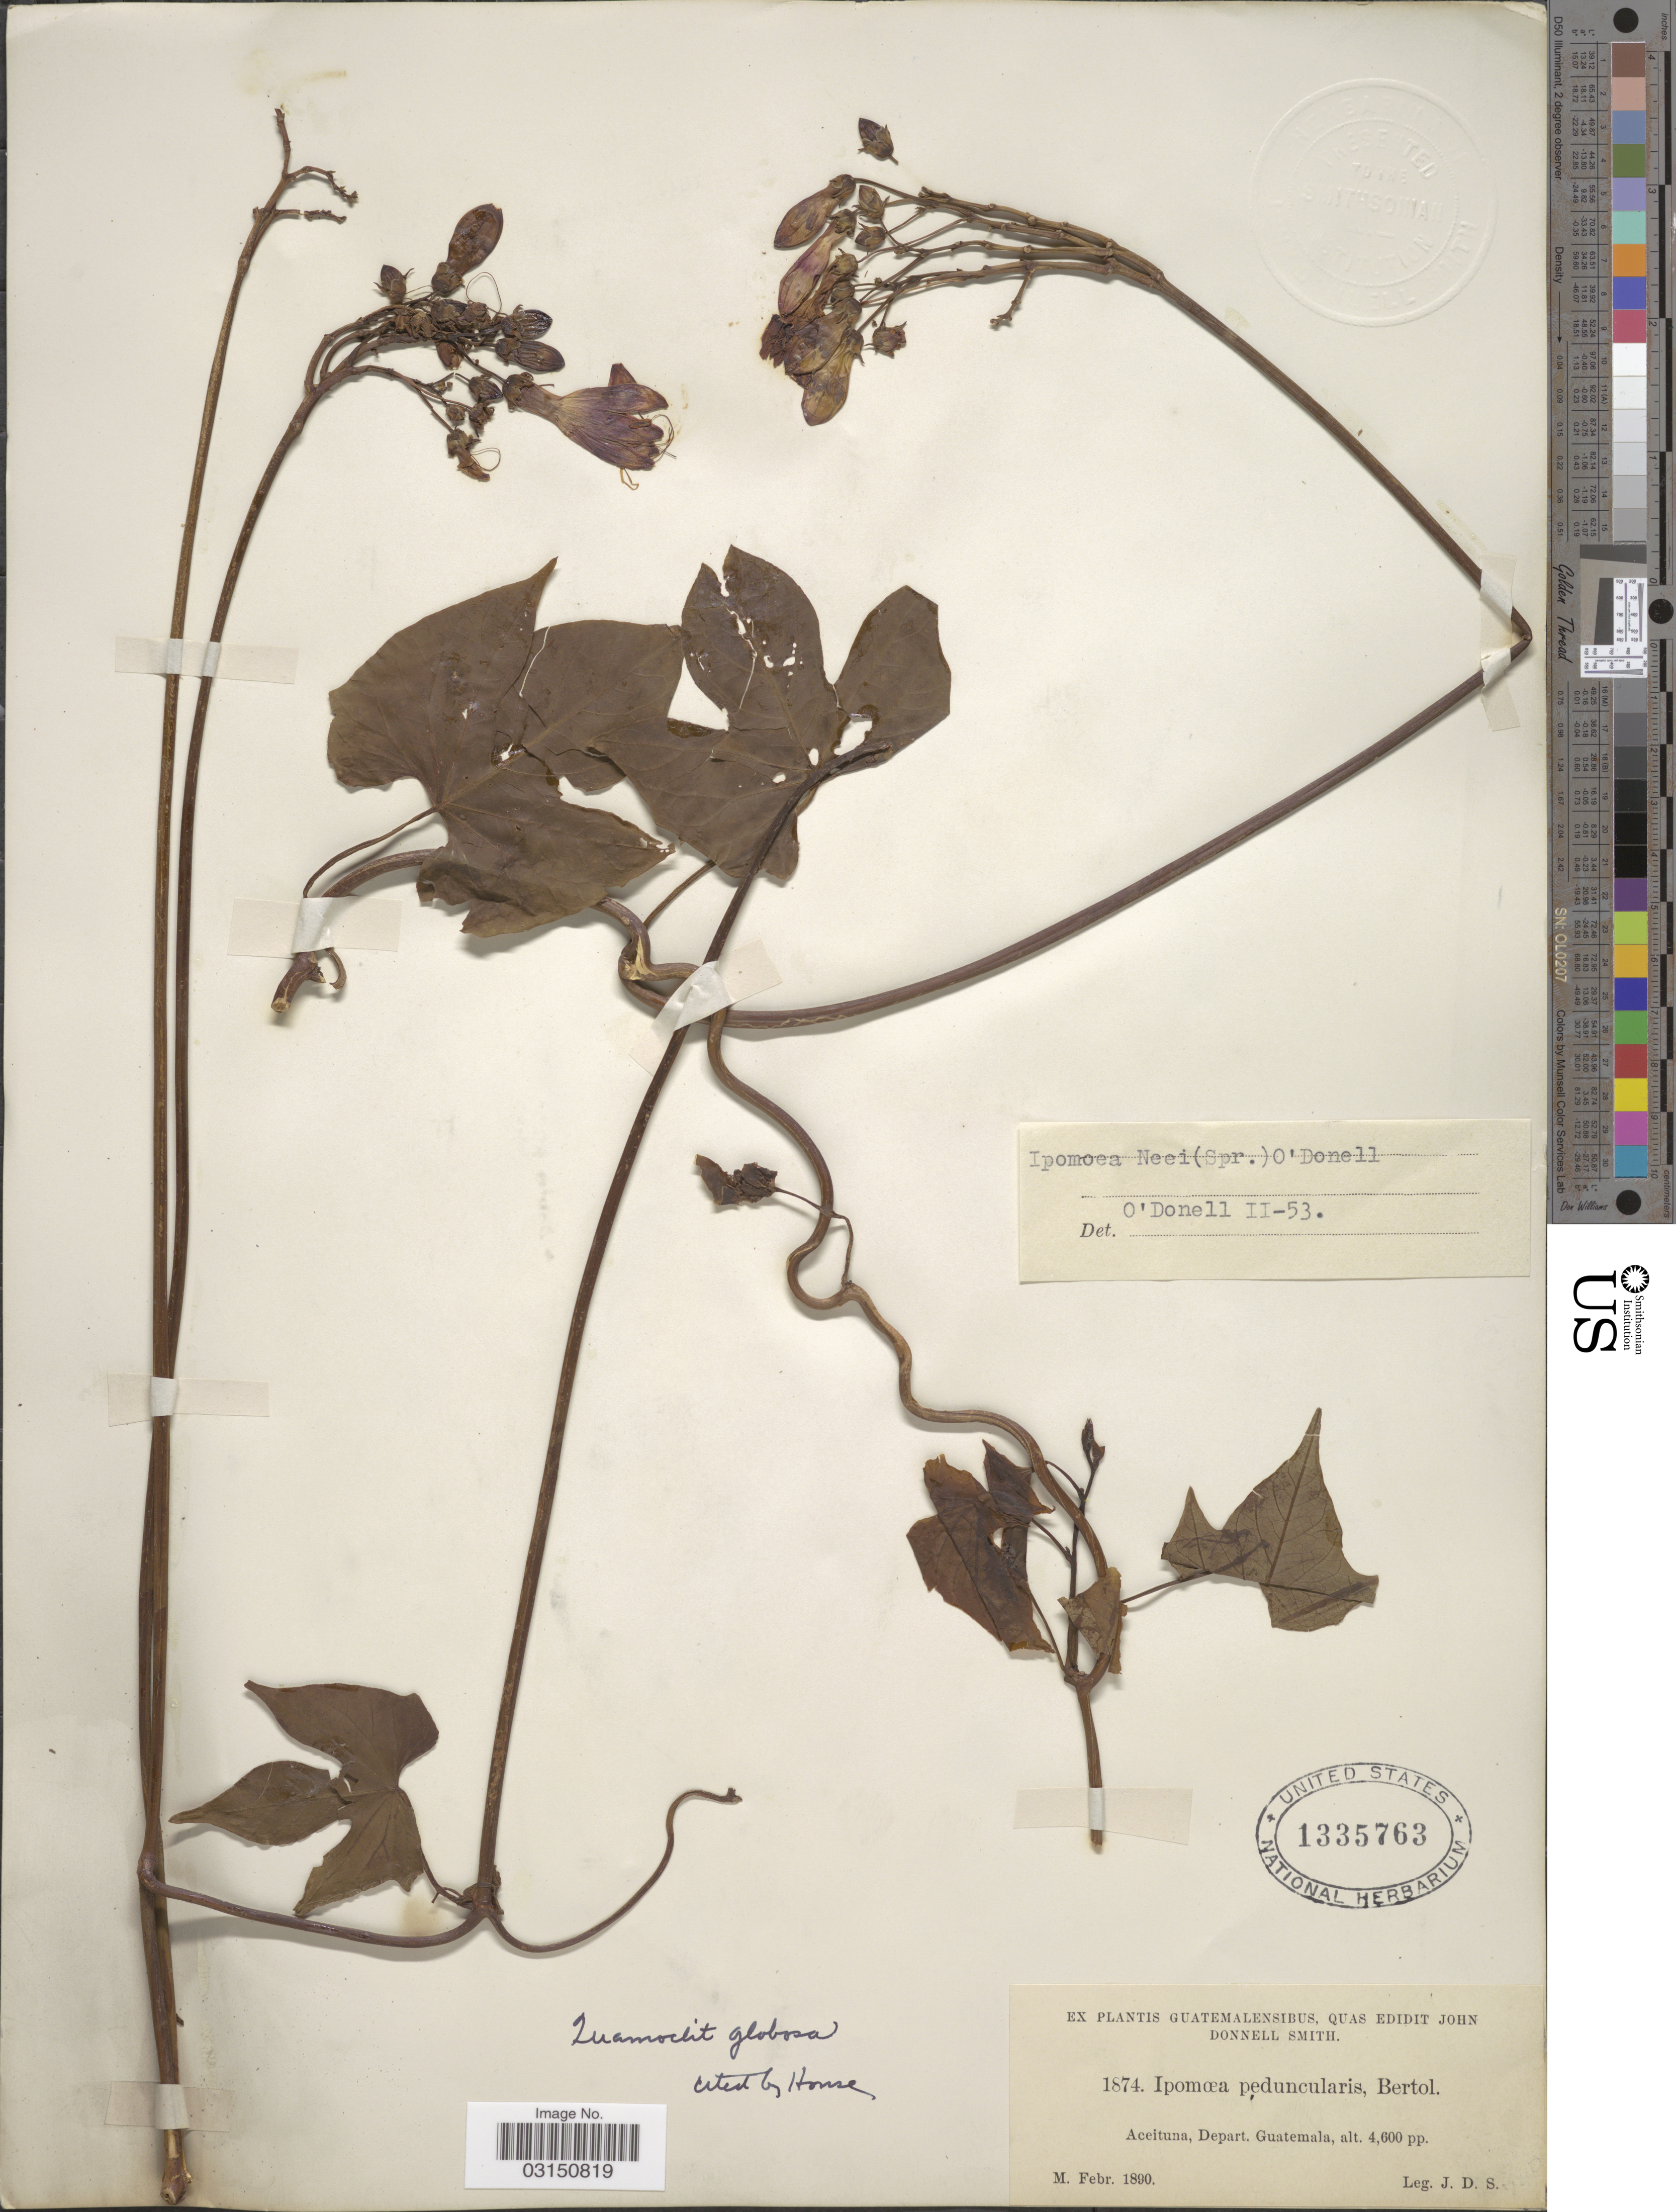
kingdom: Plantae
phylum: Tracheophyta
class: Magnoliopsida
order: Solanales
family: Convolvulaceae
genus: Ipomoea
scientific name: Ipomoea neei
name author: (Spreng.) O'Donell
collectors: J. Donnell Smith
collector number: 1874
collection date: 1890-02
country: Guatemala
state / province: Guatemala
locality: Aceituna, Depart. Guatemala.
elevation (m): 1402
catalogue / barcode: US 1335763